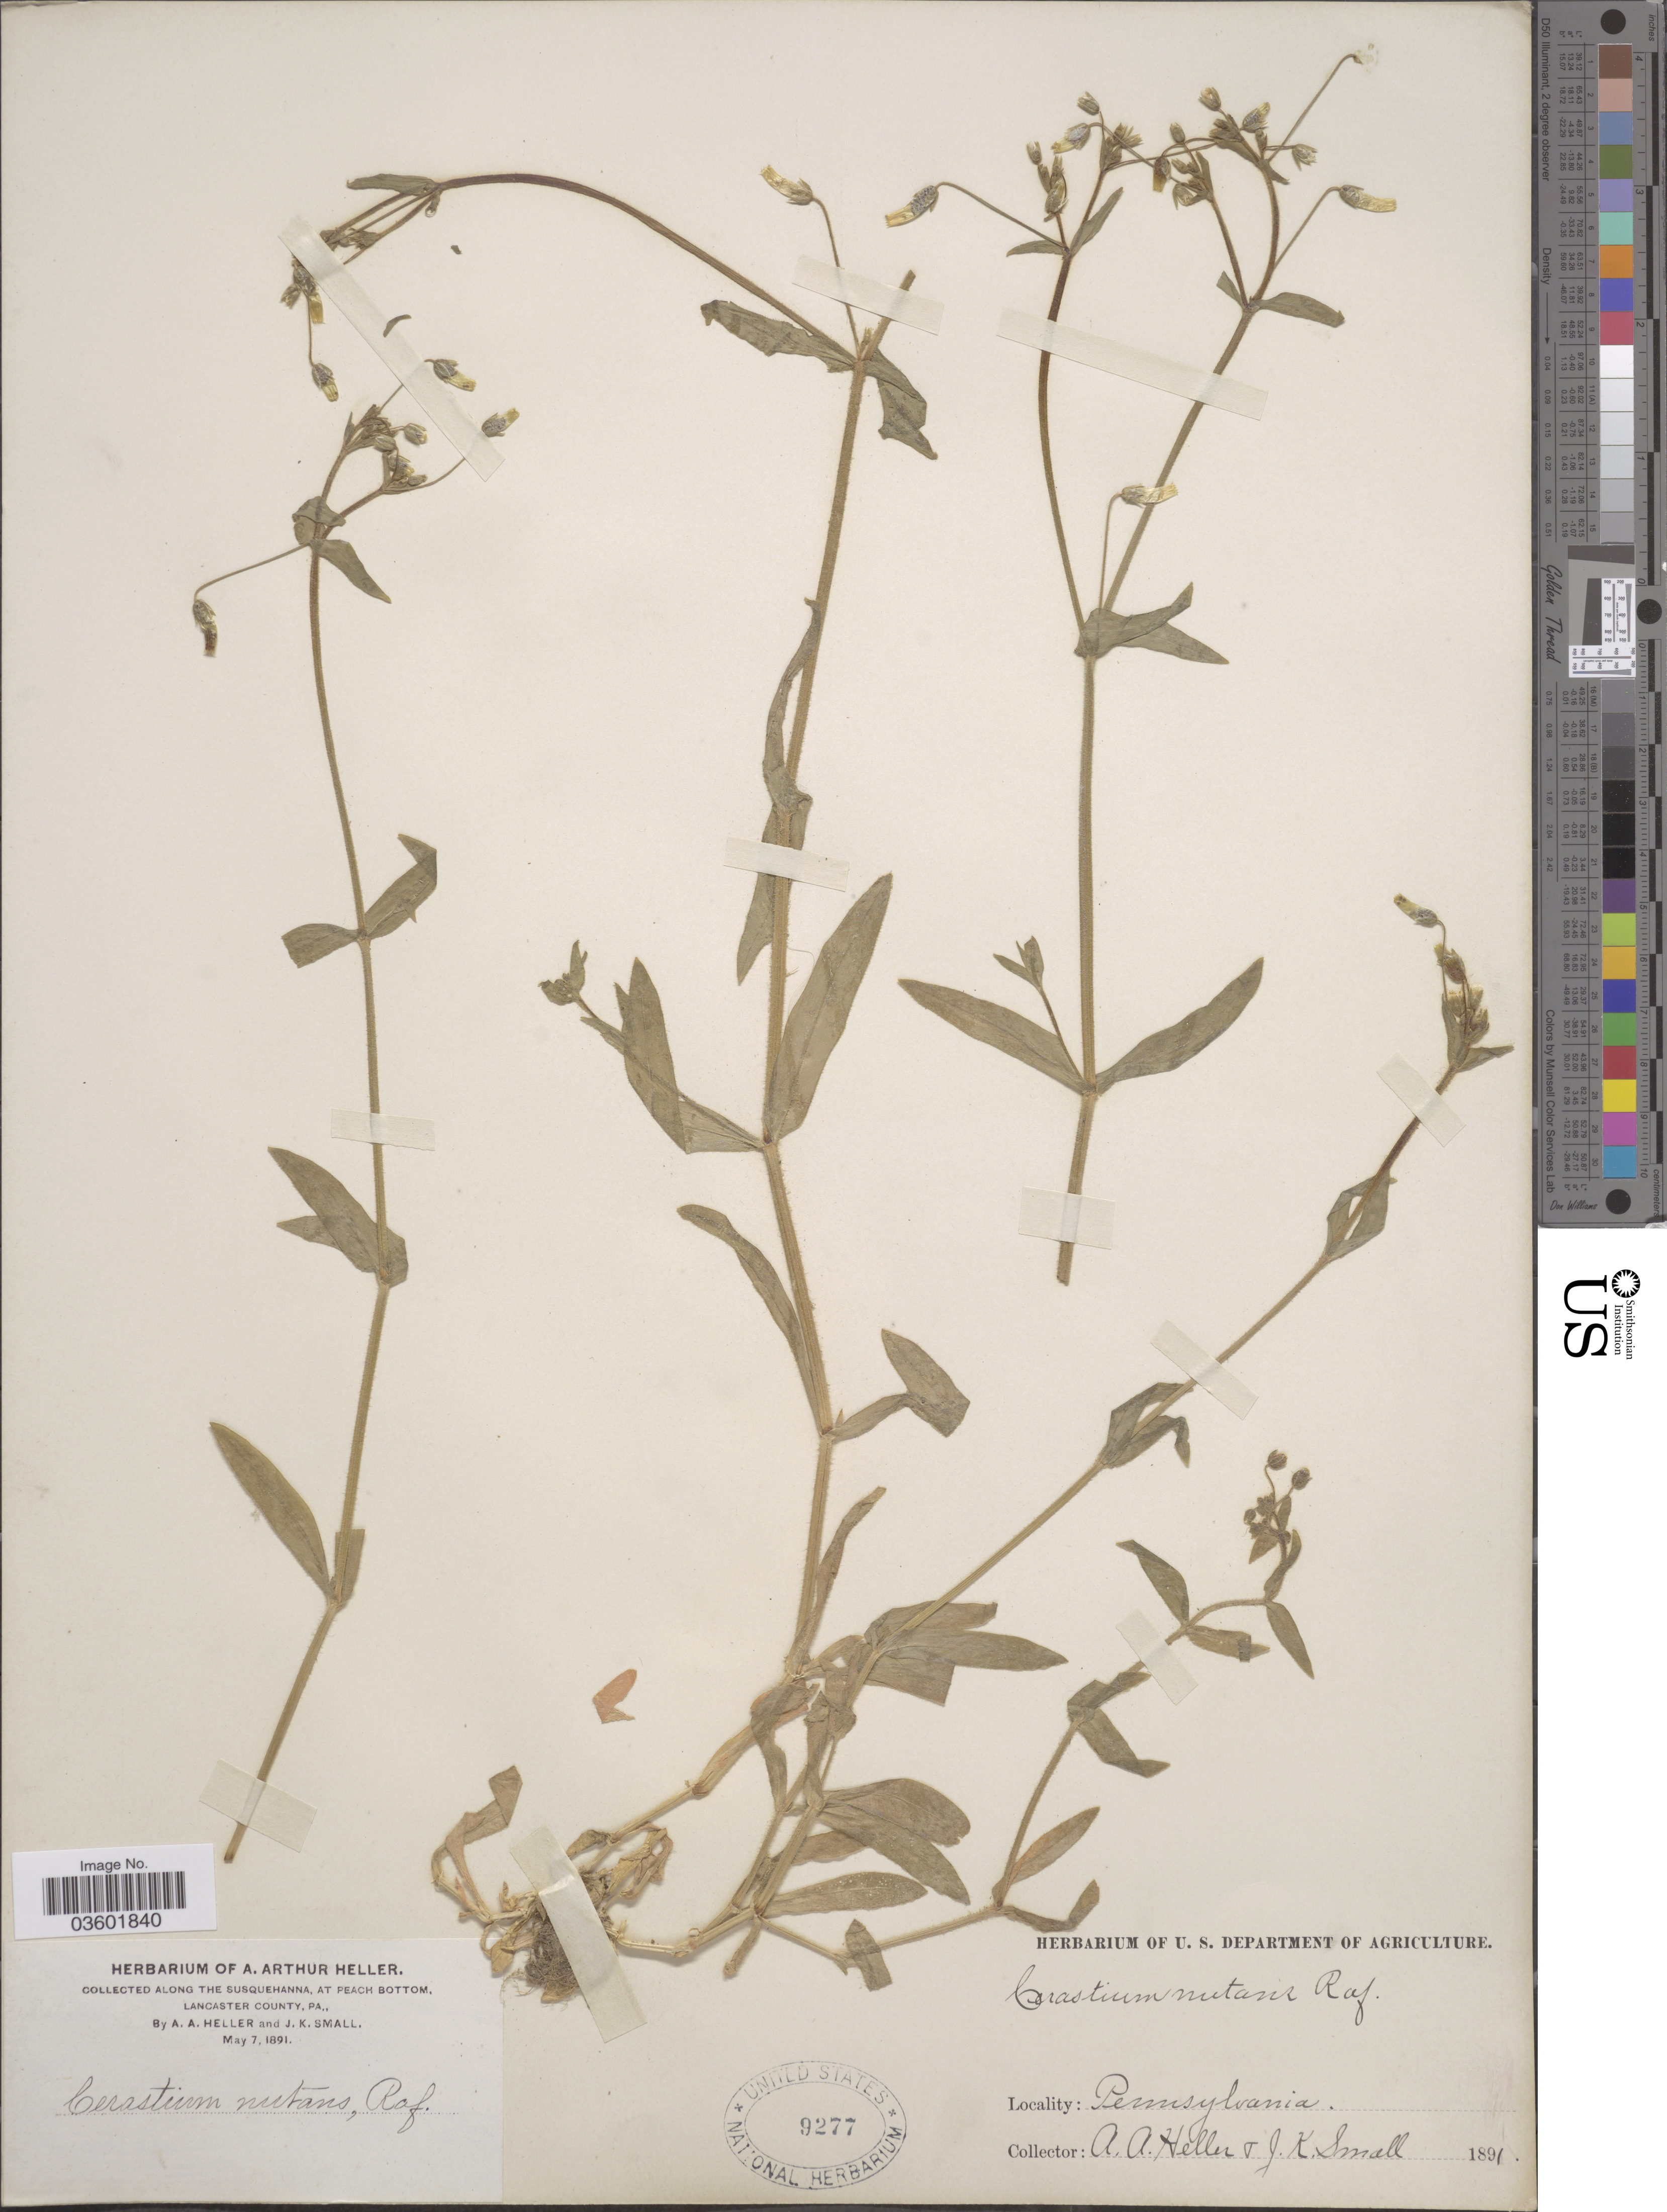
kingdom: Plantae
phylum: Tracheophyta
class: Magnoliopsida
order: Caryophyllales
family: Caryophyllaceae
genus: Cerastium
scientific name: Cerastium longipedunculatum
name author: Muhl.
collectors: A. A. Heller & J. K. Small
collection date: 1891-05-07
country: United States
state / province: Pennsylvania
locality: Along the Susquehanna, at Peach Bottom, Lancaster County.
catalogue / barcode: US 9277